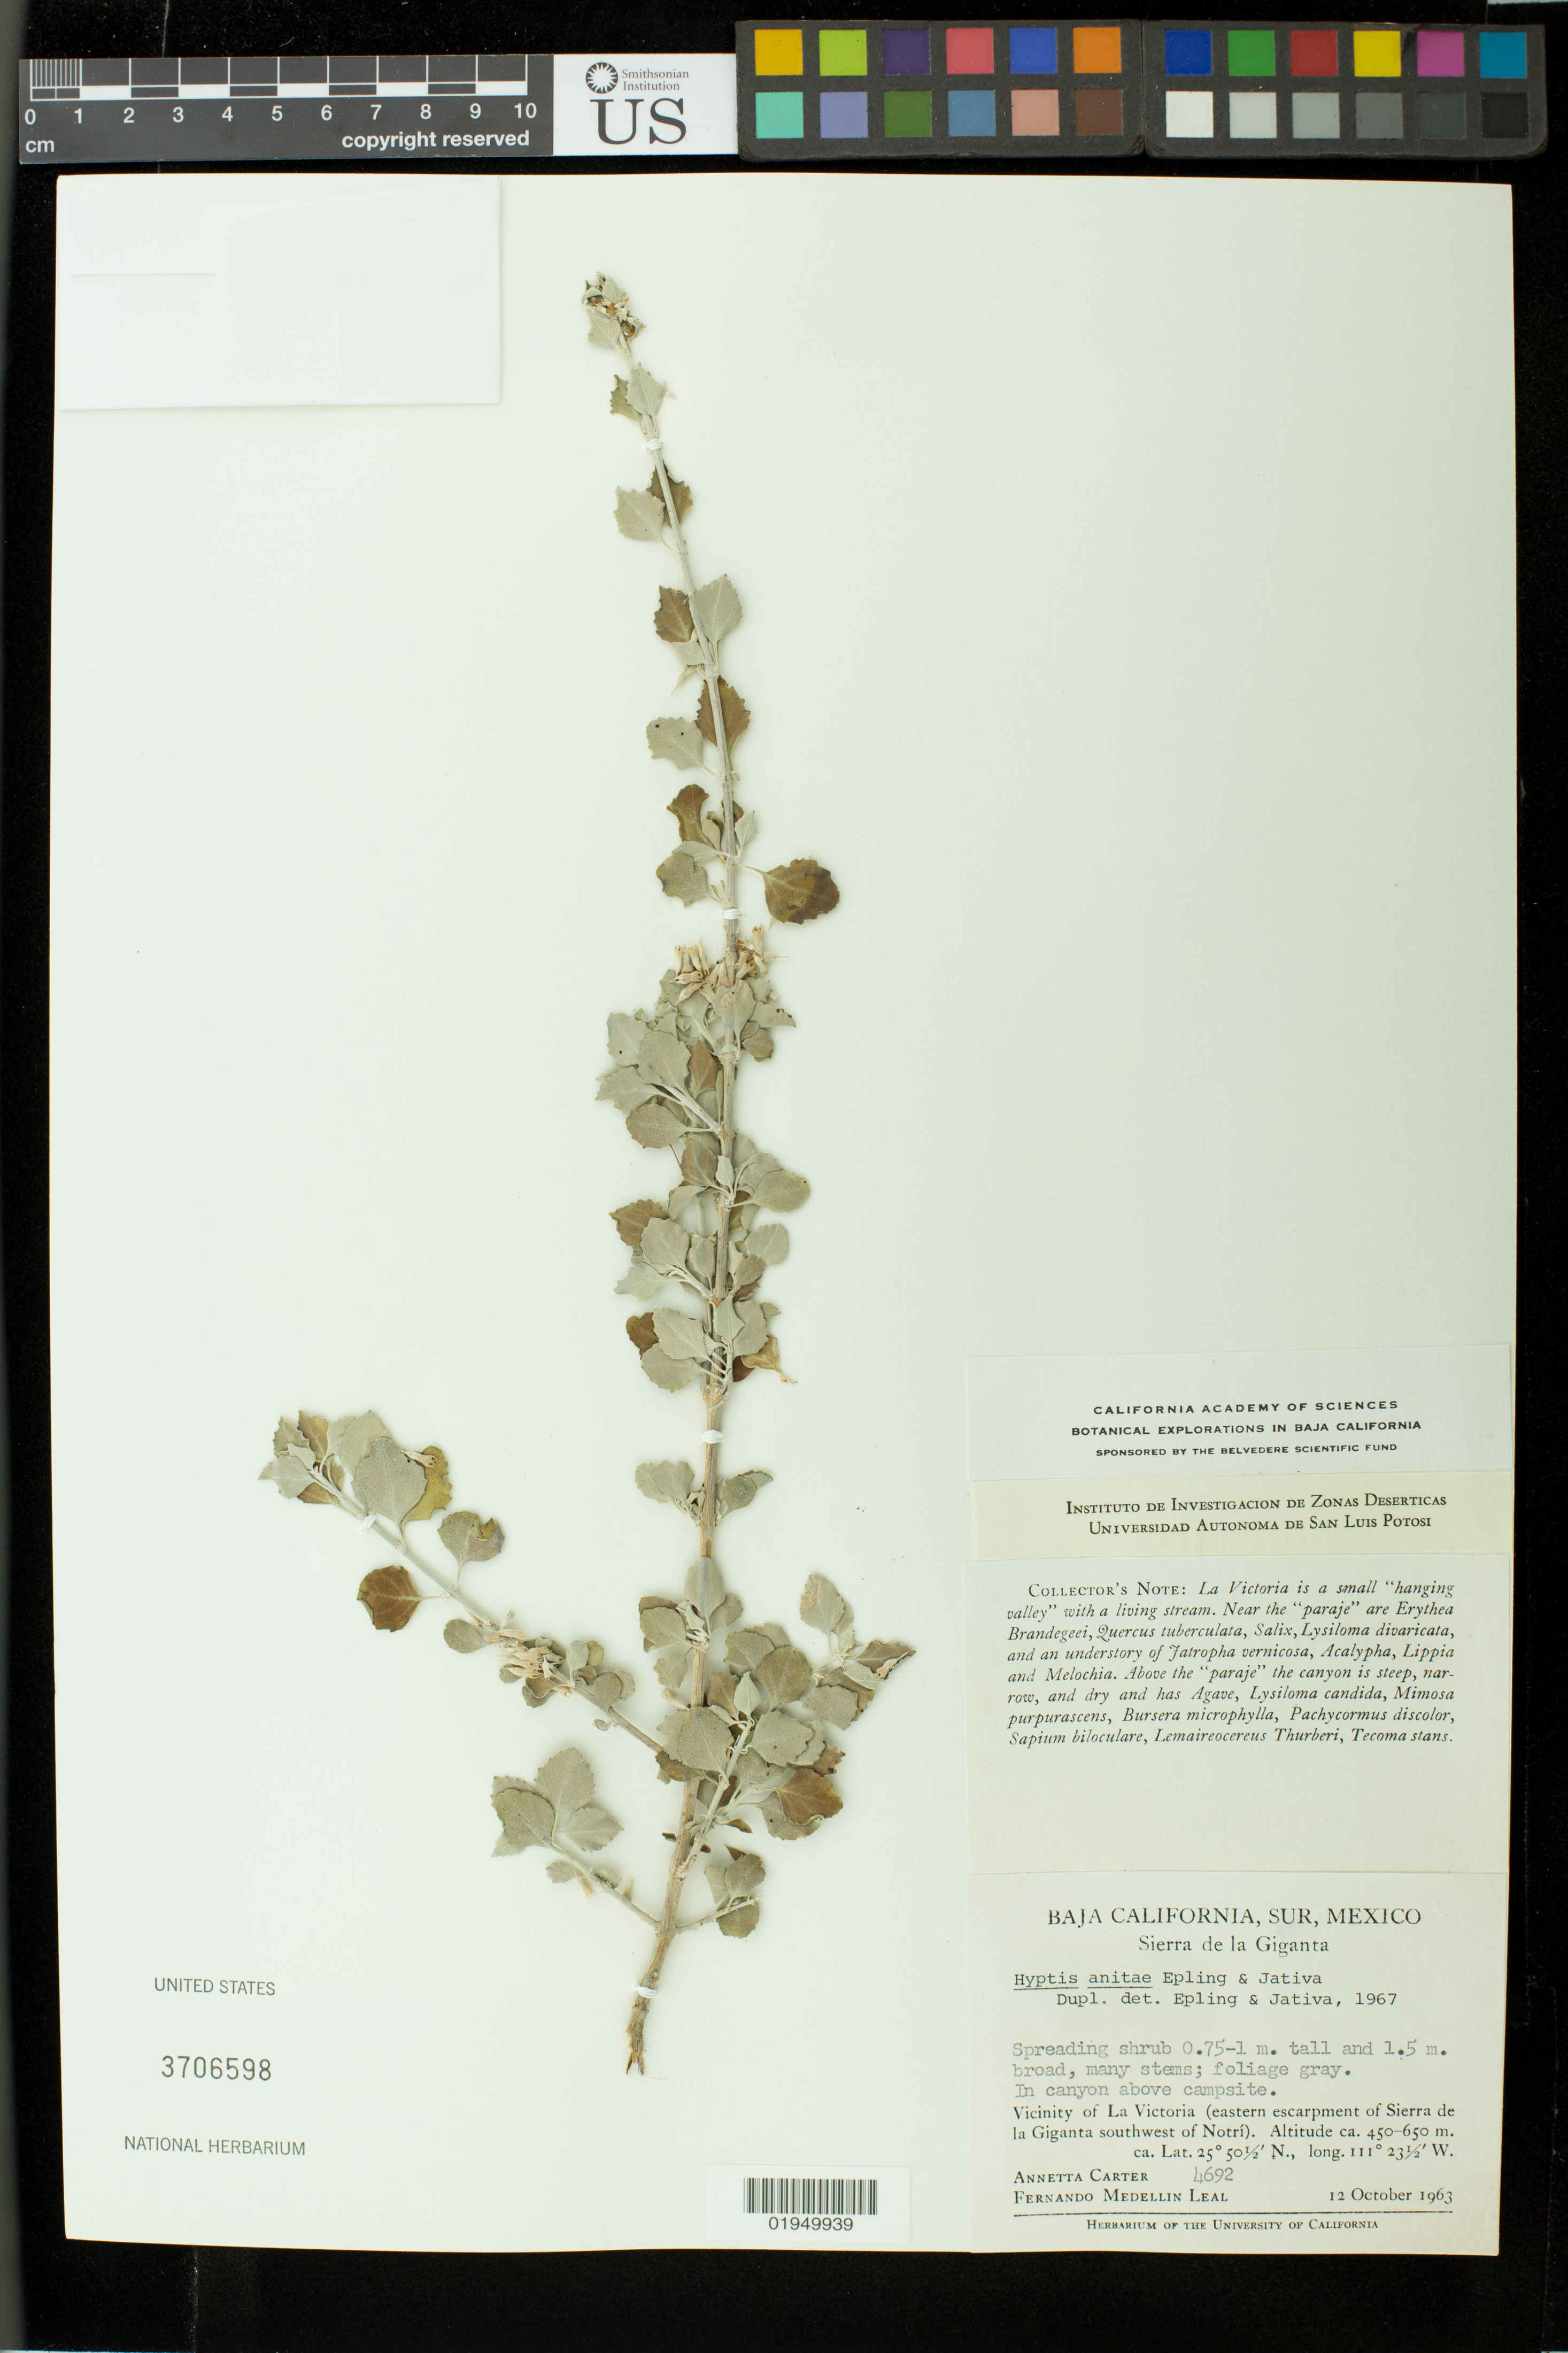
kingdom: Plantae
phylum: Tracheophyta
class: Magnoliopsida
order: Lamiales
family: Lamiaceae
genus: Condea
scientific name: Condea anitae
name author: (Epling & Játiva) Harley & J.F.B. Pastore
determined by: Strong, Mark T., (BOT), Smithsonian Institution - National Museum of Natural History (UNITED STATES)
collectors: A. Carter & F. M. Leal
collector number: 4692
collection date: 1963-10-12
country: Mexico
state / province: Baja California Sur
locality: Sierra de la Giganta. Vicinity of La Victoria (eastern escarpment of Sierra de la Giganta southwest of Notri).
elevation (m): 450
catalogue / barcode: US 3706598